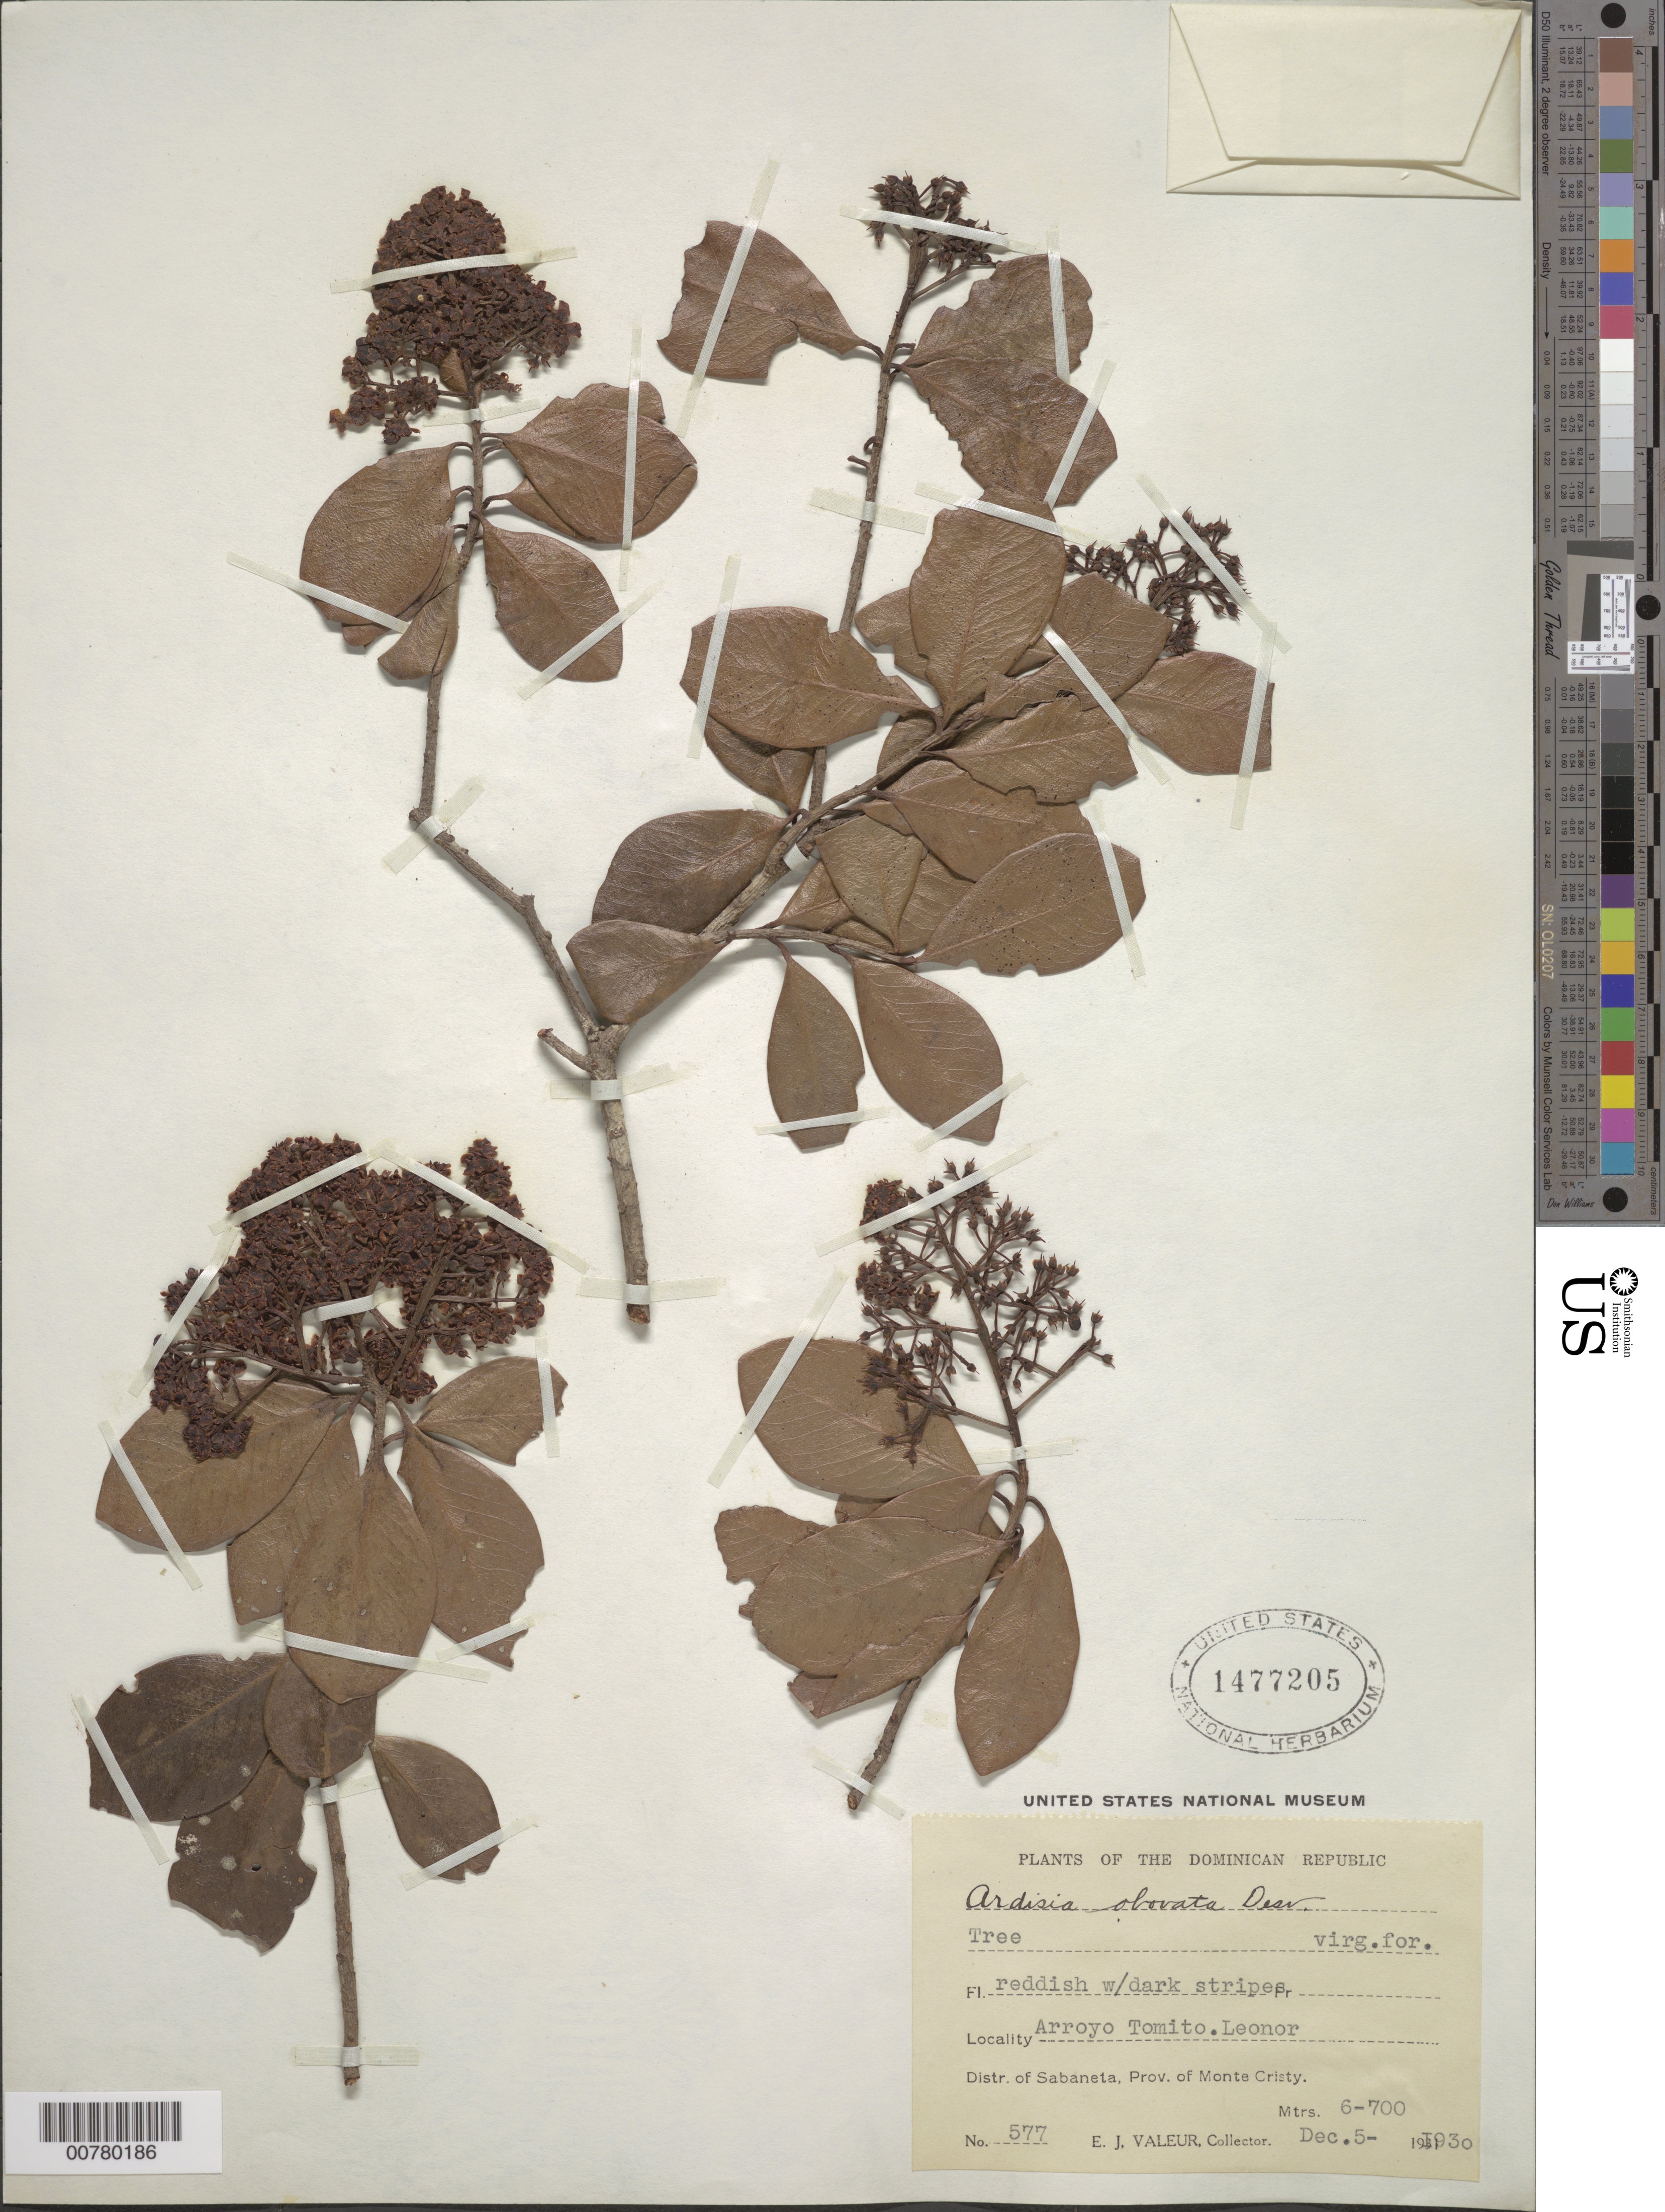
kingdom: Plantae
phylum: Tracheophyta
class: Magnoliopsida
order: Ericales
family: Primulaceae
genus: Ardisia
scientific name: Ardisia obovata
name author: Desv. ex Ham.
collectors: E. Valeur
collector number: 577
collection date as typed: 05 Dec 1930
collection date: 1930-12-05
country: Dominican Republic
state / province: Monte Cristi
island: Hispaniola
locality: Sabaneta, Leonor, Arroyo Tomito.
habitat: Virgin forest.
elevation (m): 600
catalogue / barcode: US 1477205